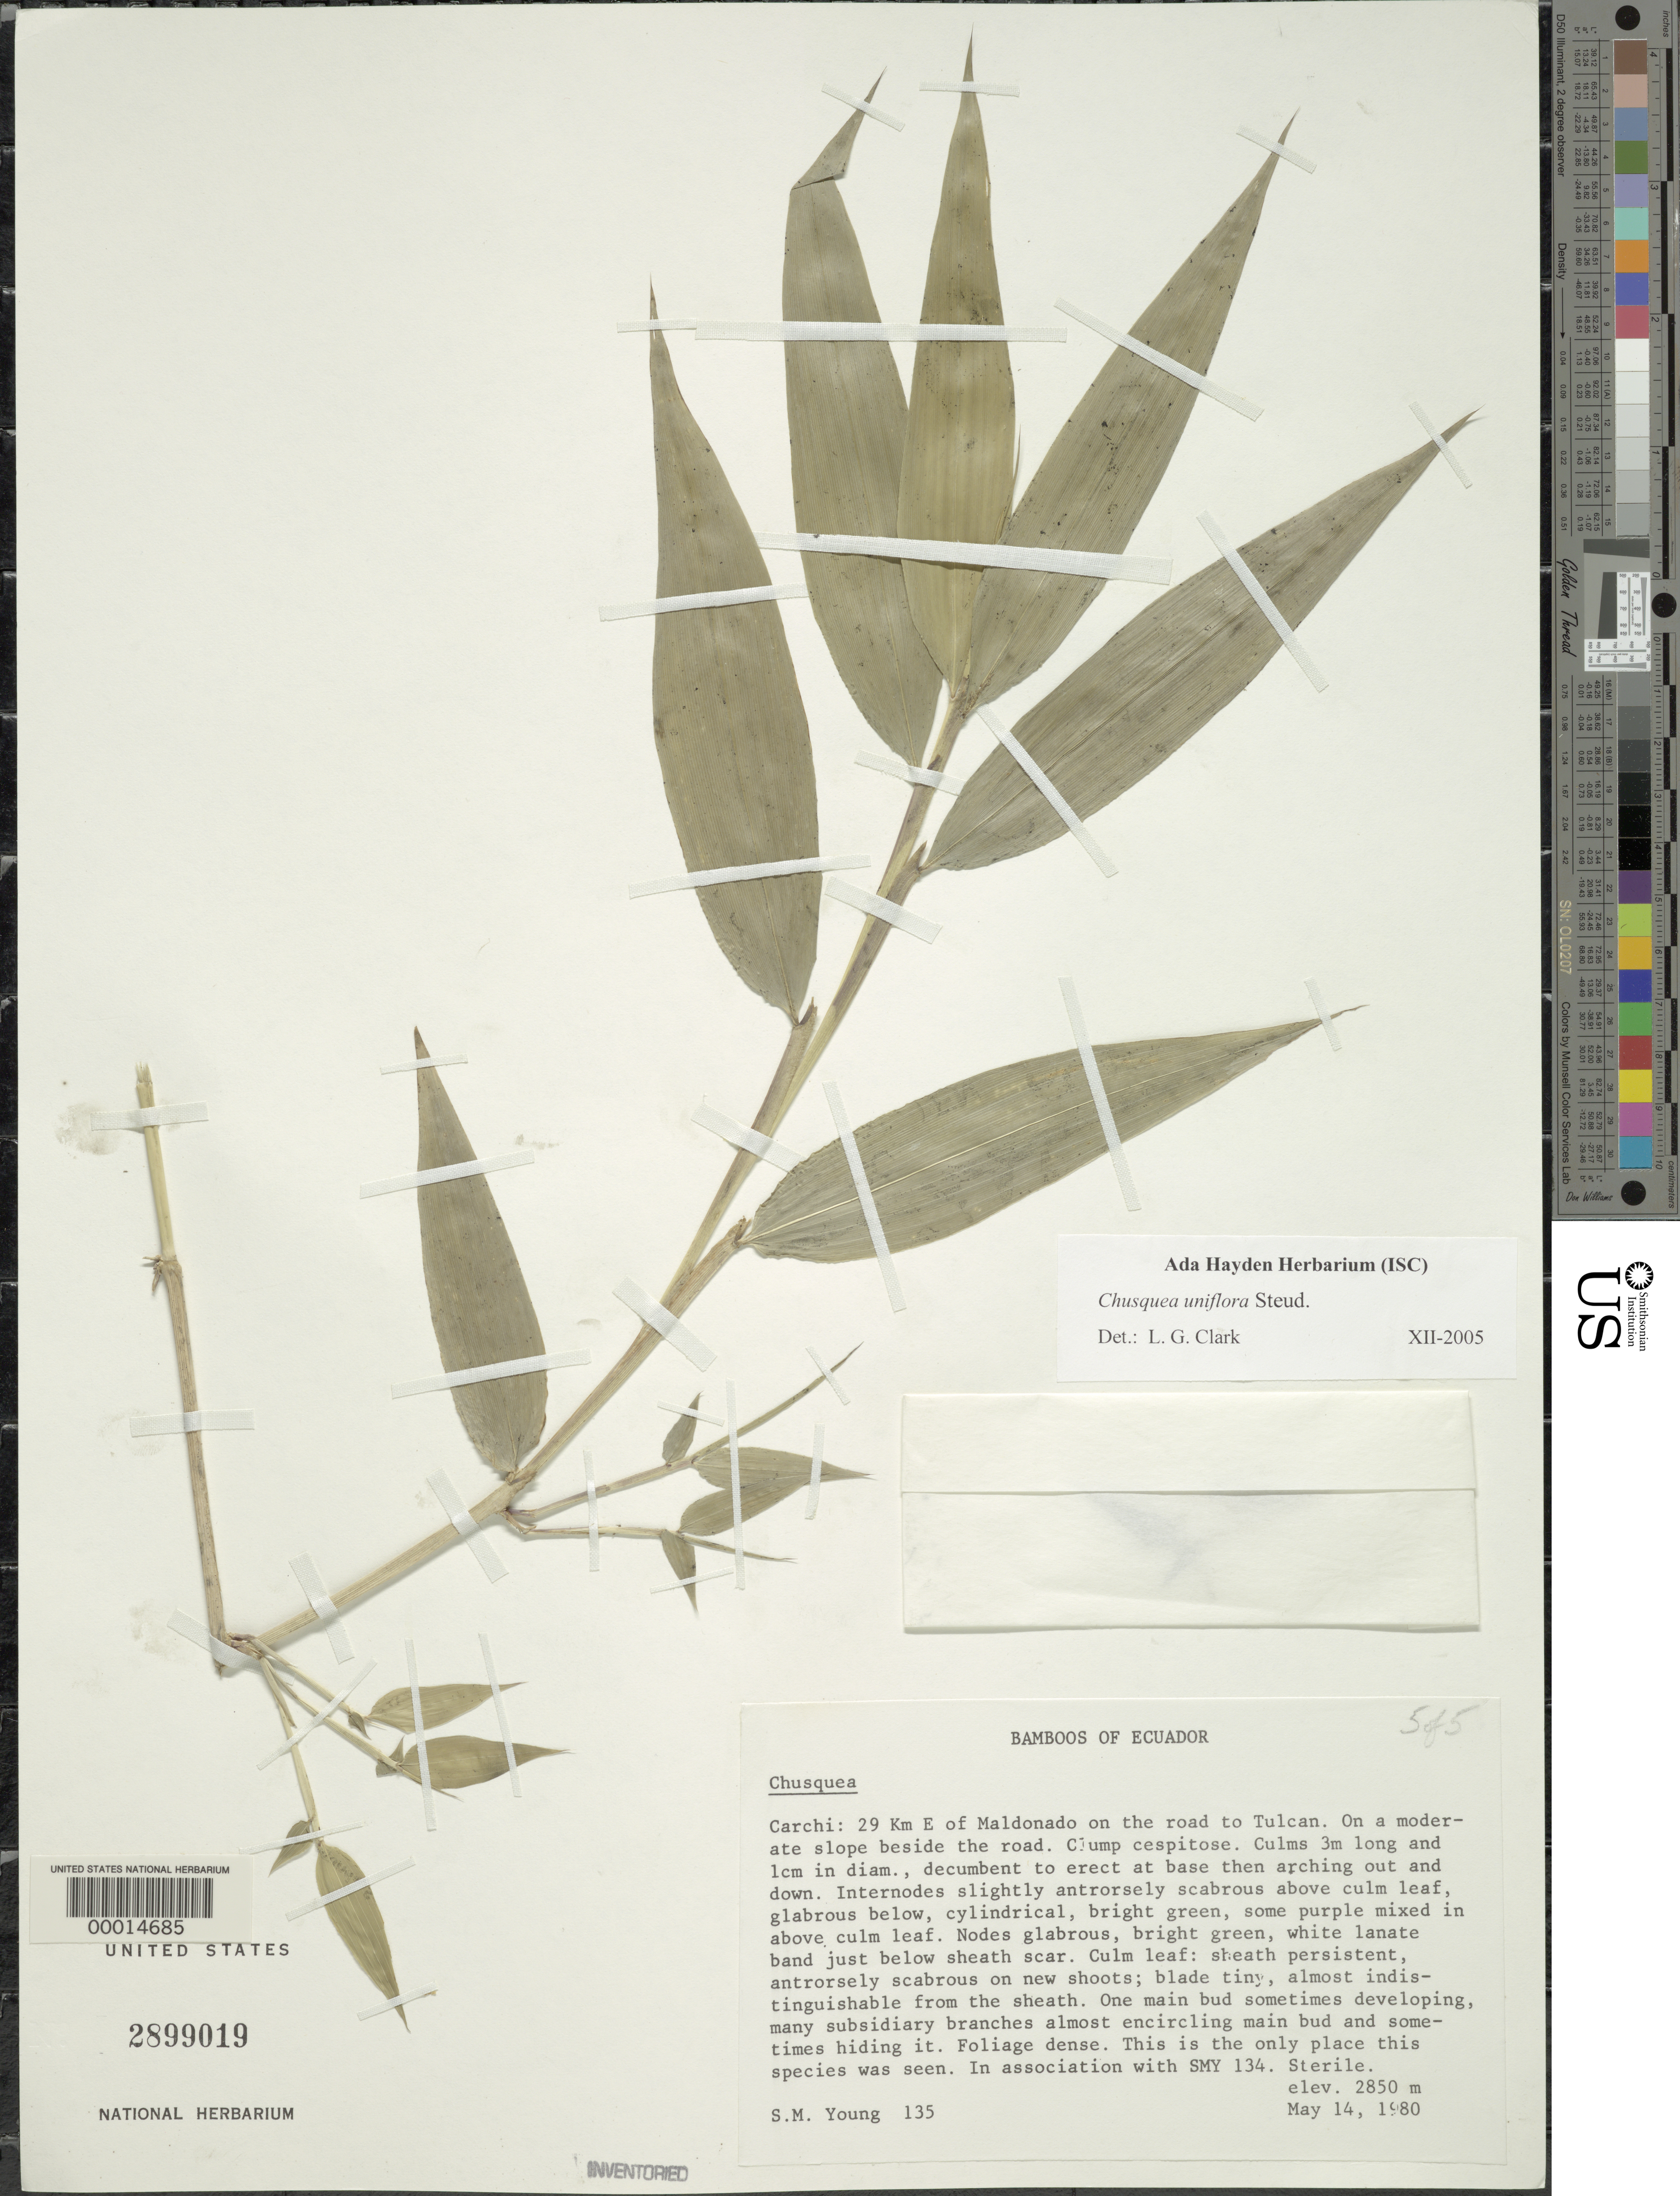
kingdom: Plantae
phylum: Tracheophyta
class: Liliopsida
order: Poales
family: Poaceae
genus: Chusquea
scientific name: Chusquea uniflora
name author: Steud.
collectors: S. Young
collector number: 135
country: Ecuador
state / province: Carchi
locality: E of Maldonado on road to Tulcan.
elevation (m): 2850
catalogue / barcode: US 2899019